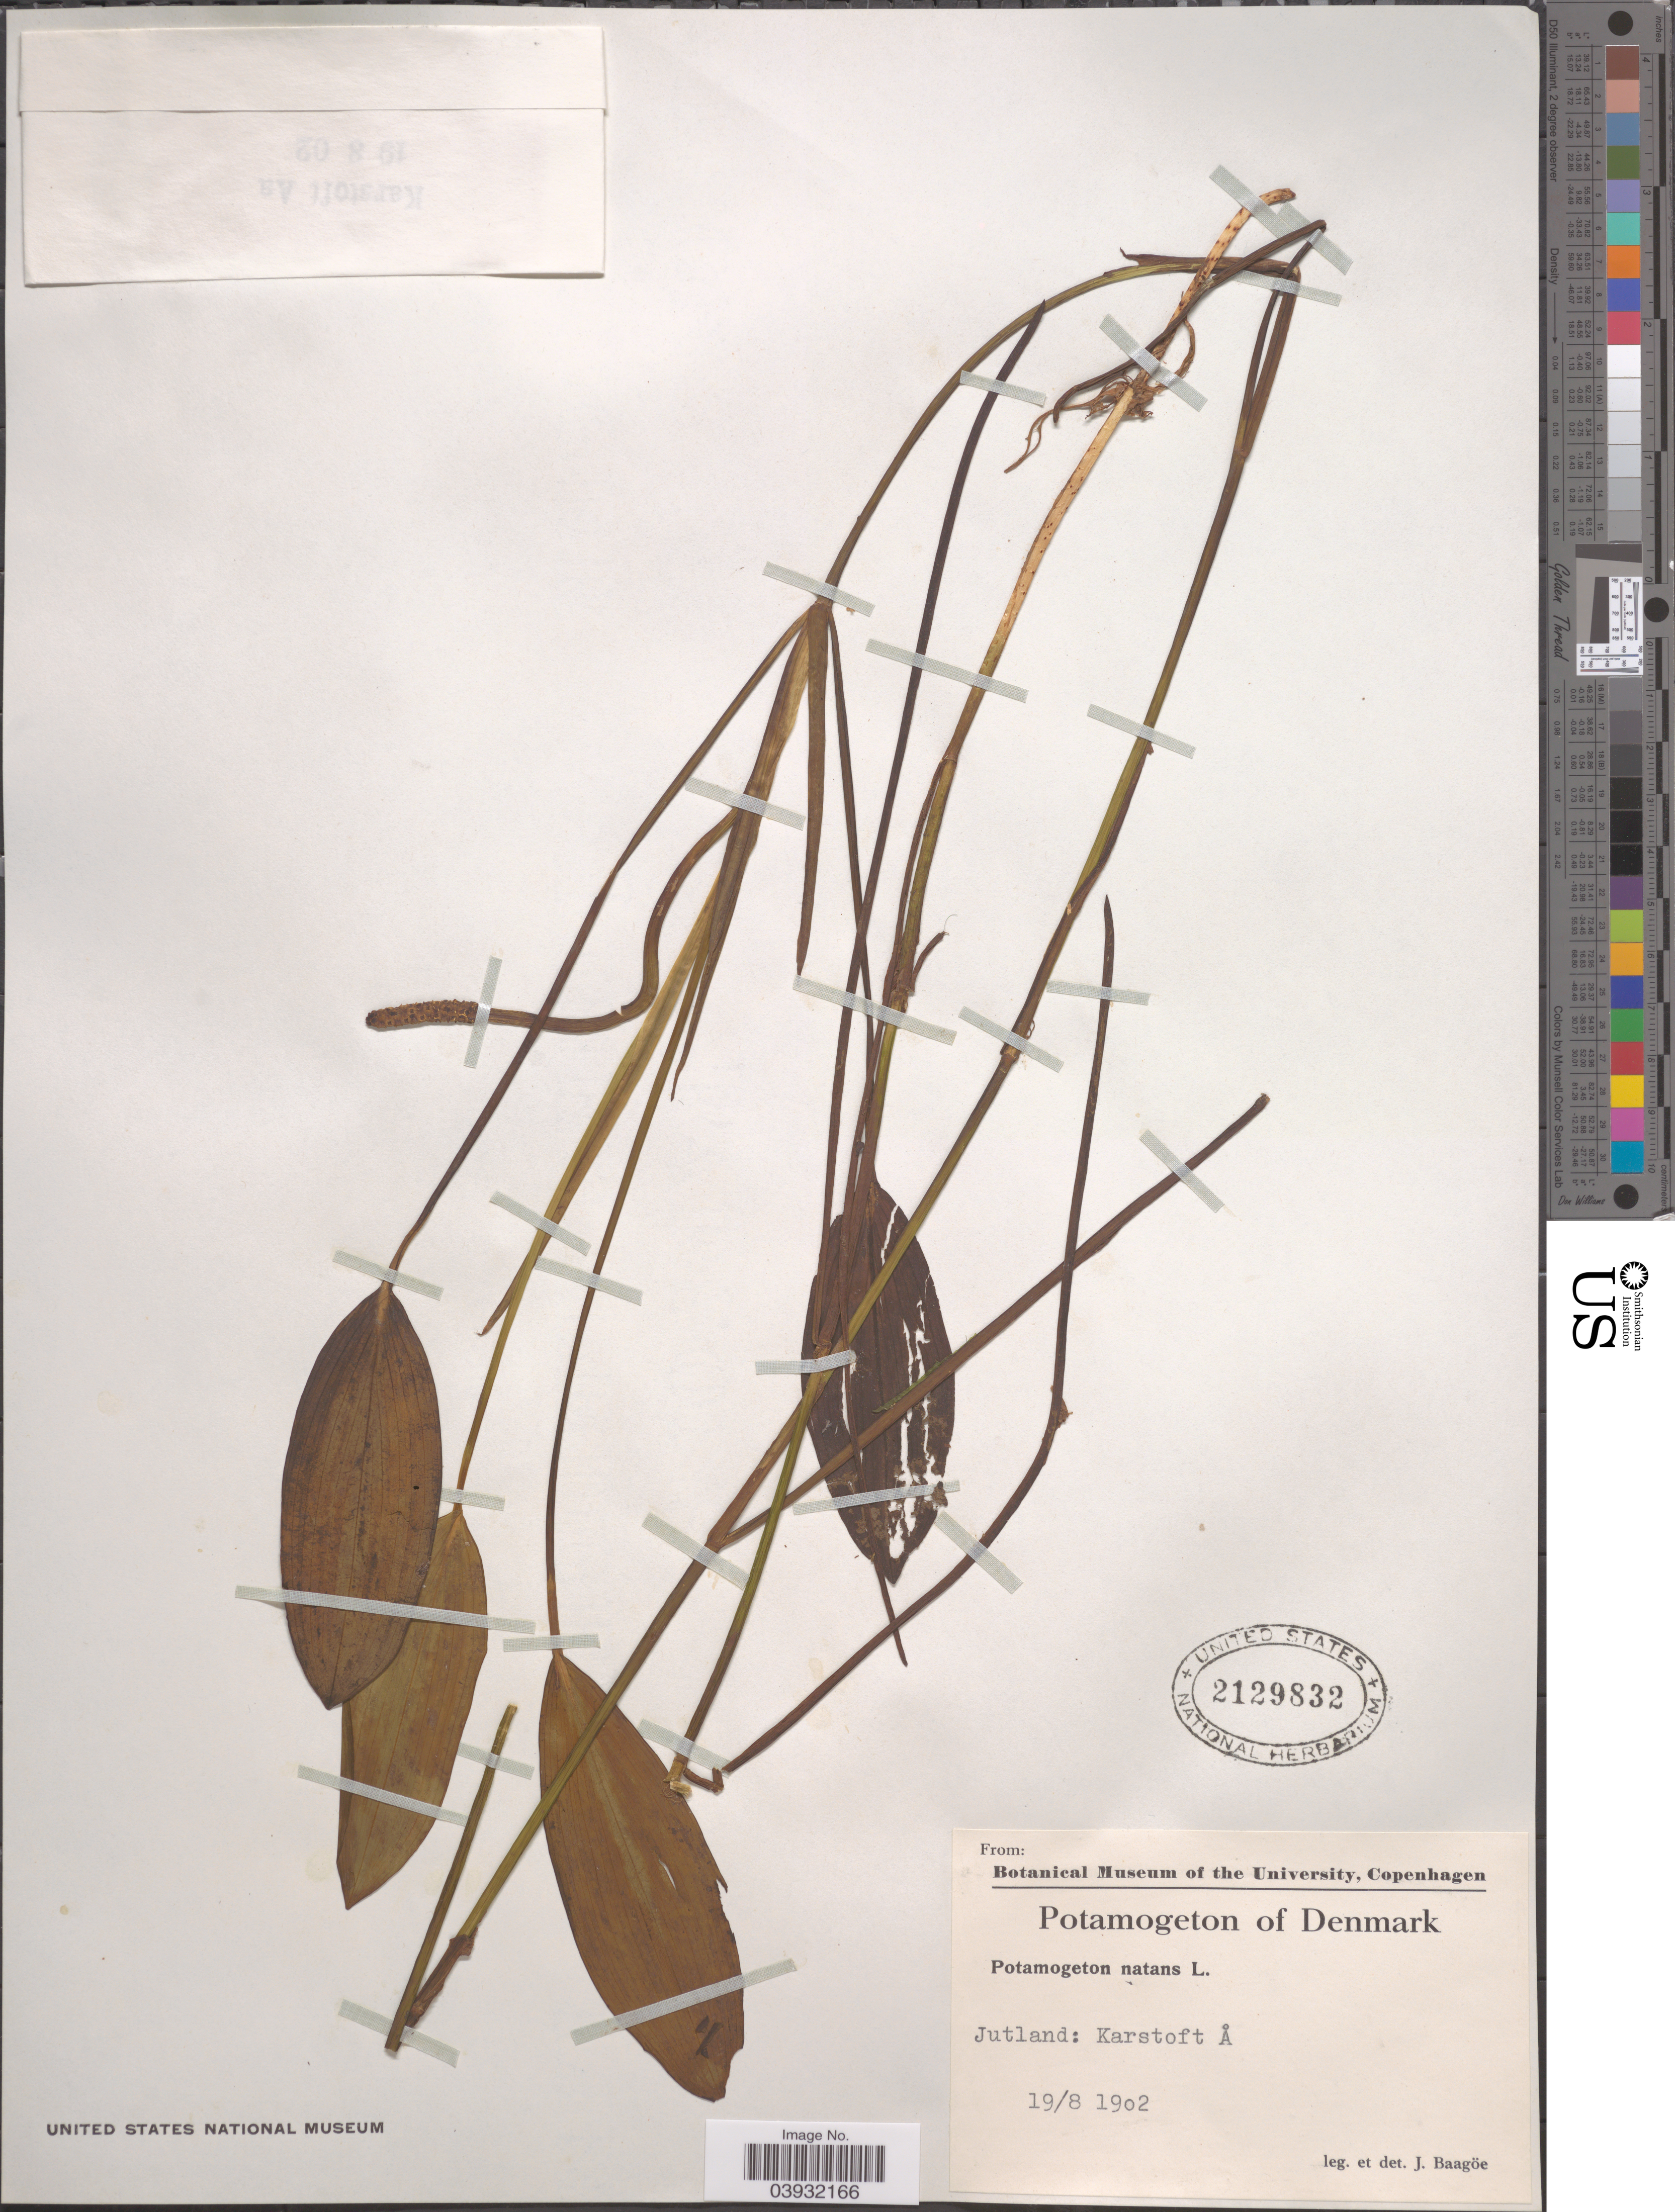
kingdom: Plantae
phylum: Tracheophyta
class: Liliopsida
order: Alismatales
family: Potamogetonaceae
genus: Potamogeton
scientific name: Potamogeton natans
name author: L.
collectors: J. Baagoe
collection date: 1902-08-19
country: Denmark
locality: Jutland: Karstoft Å.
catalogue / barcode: US 2129832